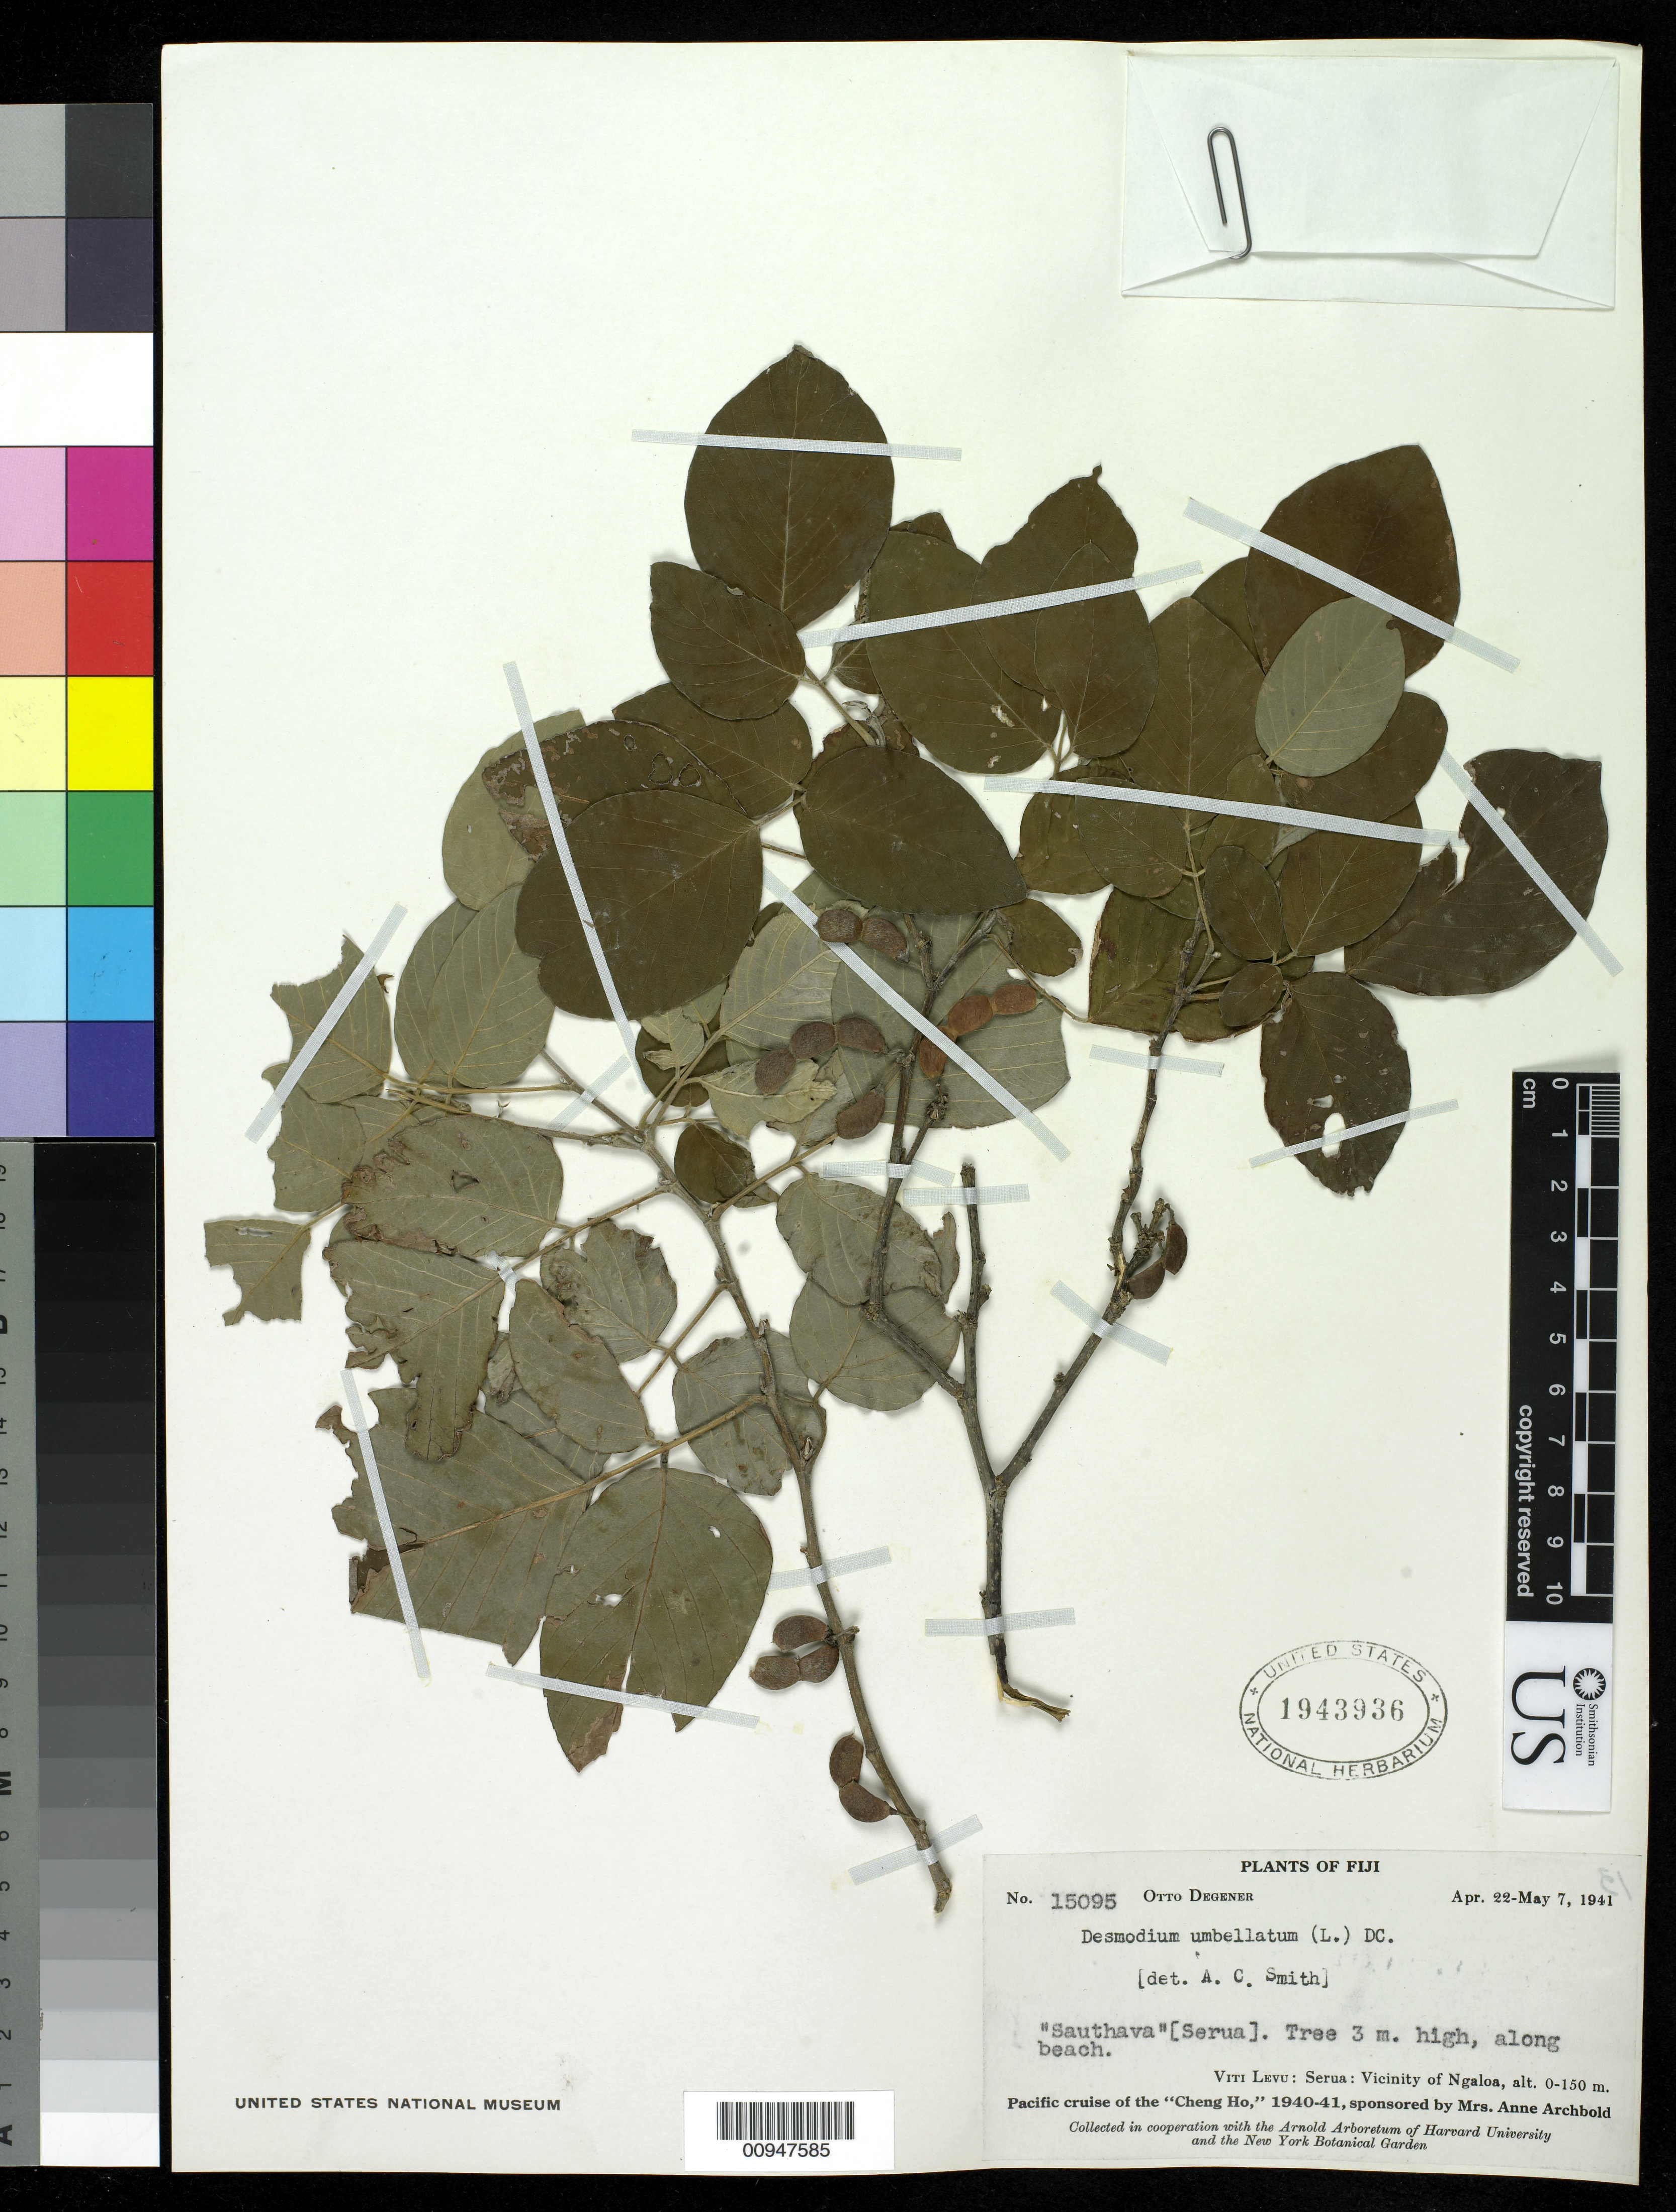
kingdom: Plantae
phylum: Tracheophyta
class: Magnoliopsida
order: Fabales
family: Fabaceae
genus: Dendrolobium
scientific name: Dendrolobium umbellatum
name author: (L.) Benth.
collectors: O. Degener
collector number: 15095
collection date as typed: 22 Apr 1941 to 07 May 1941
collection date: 1941-04-22/1941-05-07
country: Fiji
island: Serua Reef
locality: Serua; vicinity of Ngaloa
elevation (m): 1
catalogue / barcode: US 1943936